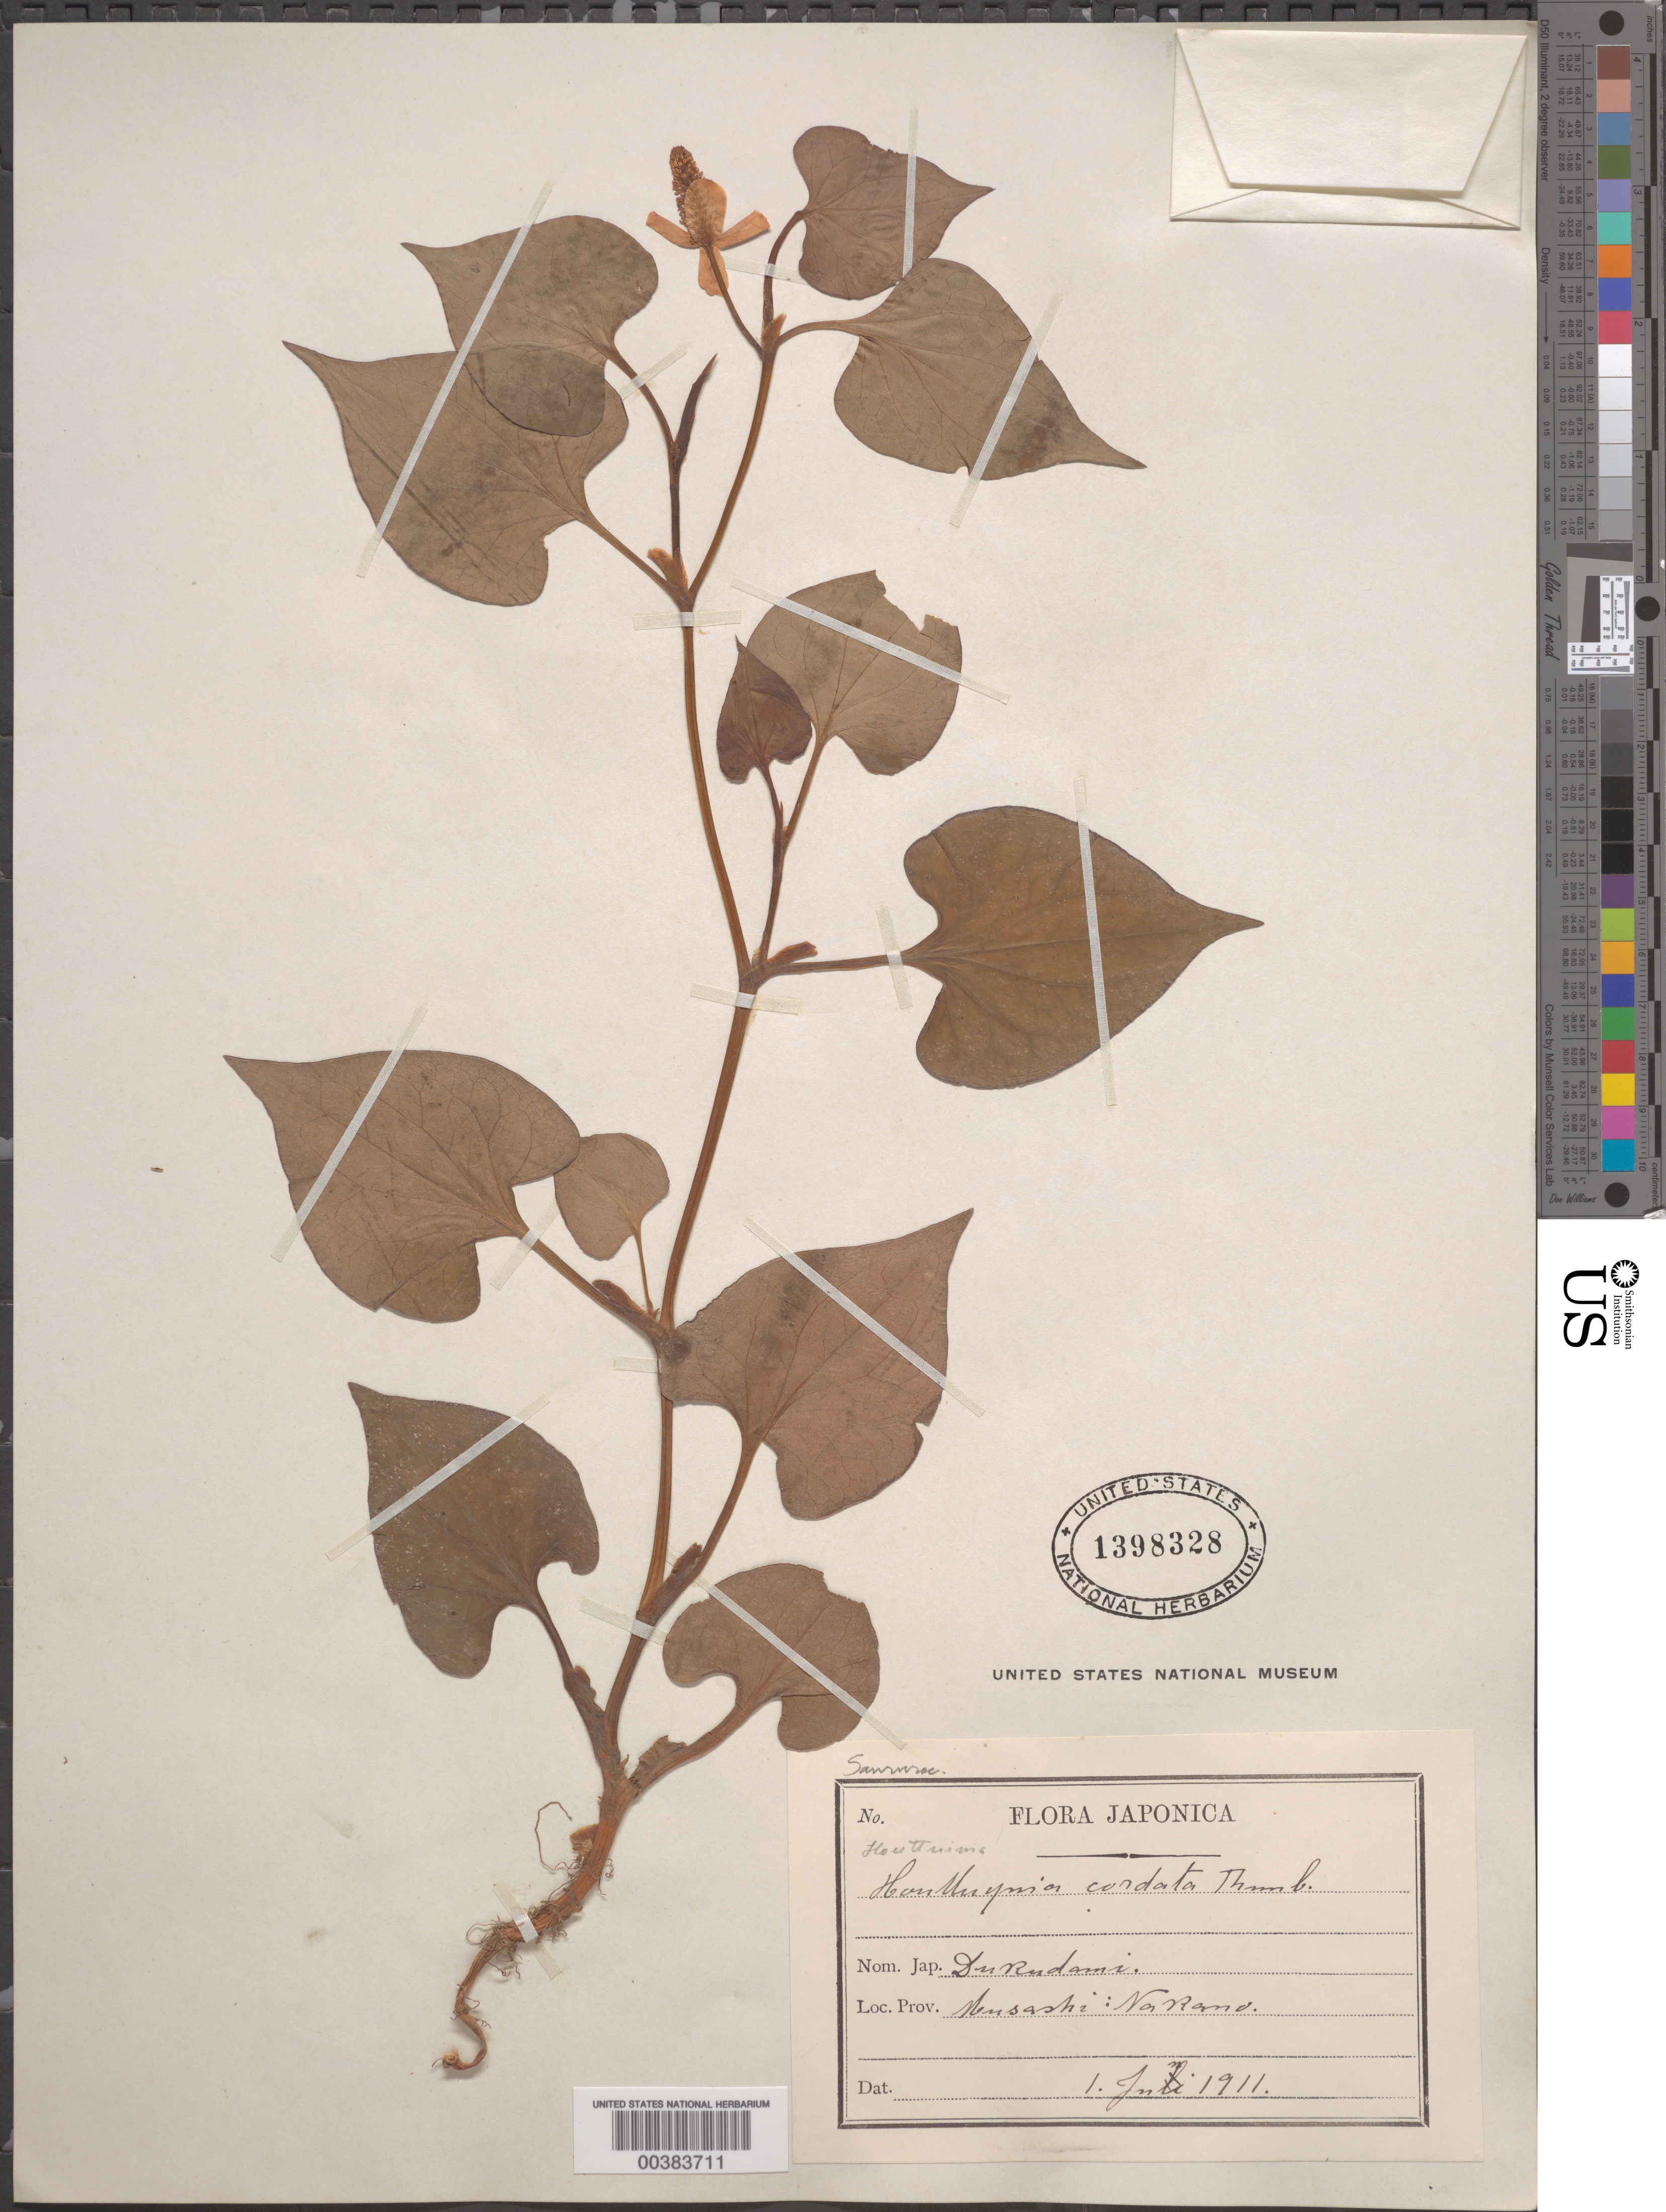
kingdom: Plantae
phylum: Tracheophyta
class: Magnoliopsida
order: Piperales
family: Saururaceae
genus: Houttuynia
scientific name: Houttuynia cordata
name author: Thunb.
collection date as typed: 01 Jun 1911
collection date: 1911-06-01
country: Japan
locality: Musashi, na ramo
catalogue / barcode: US 1398328